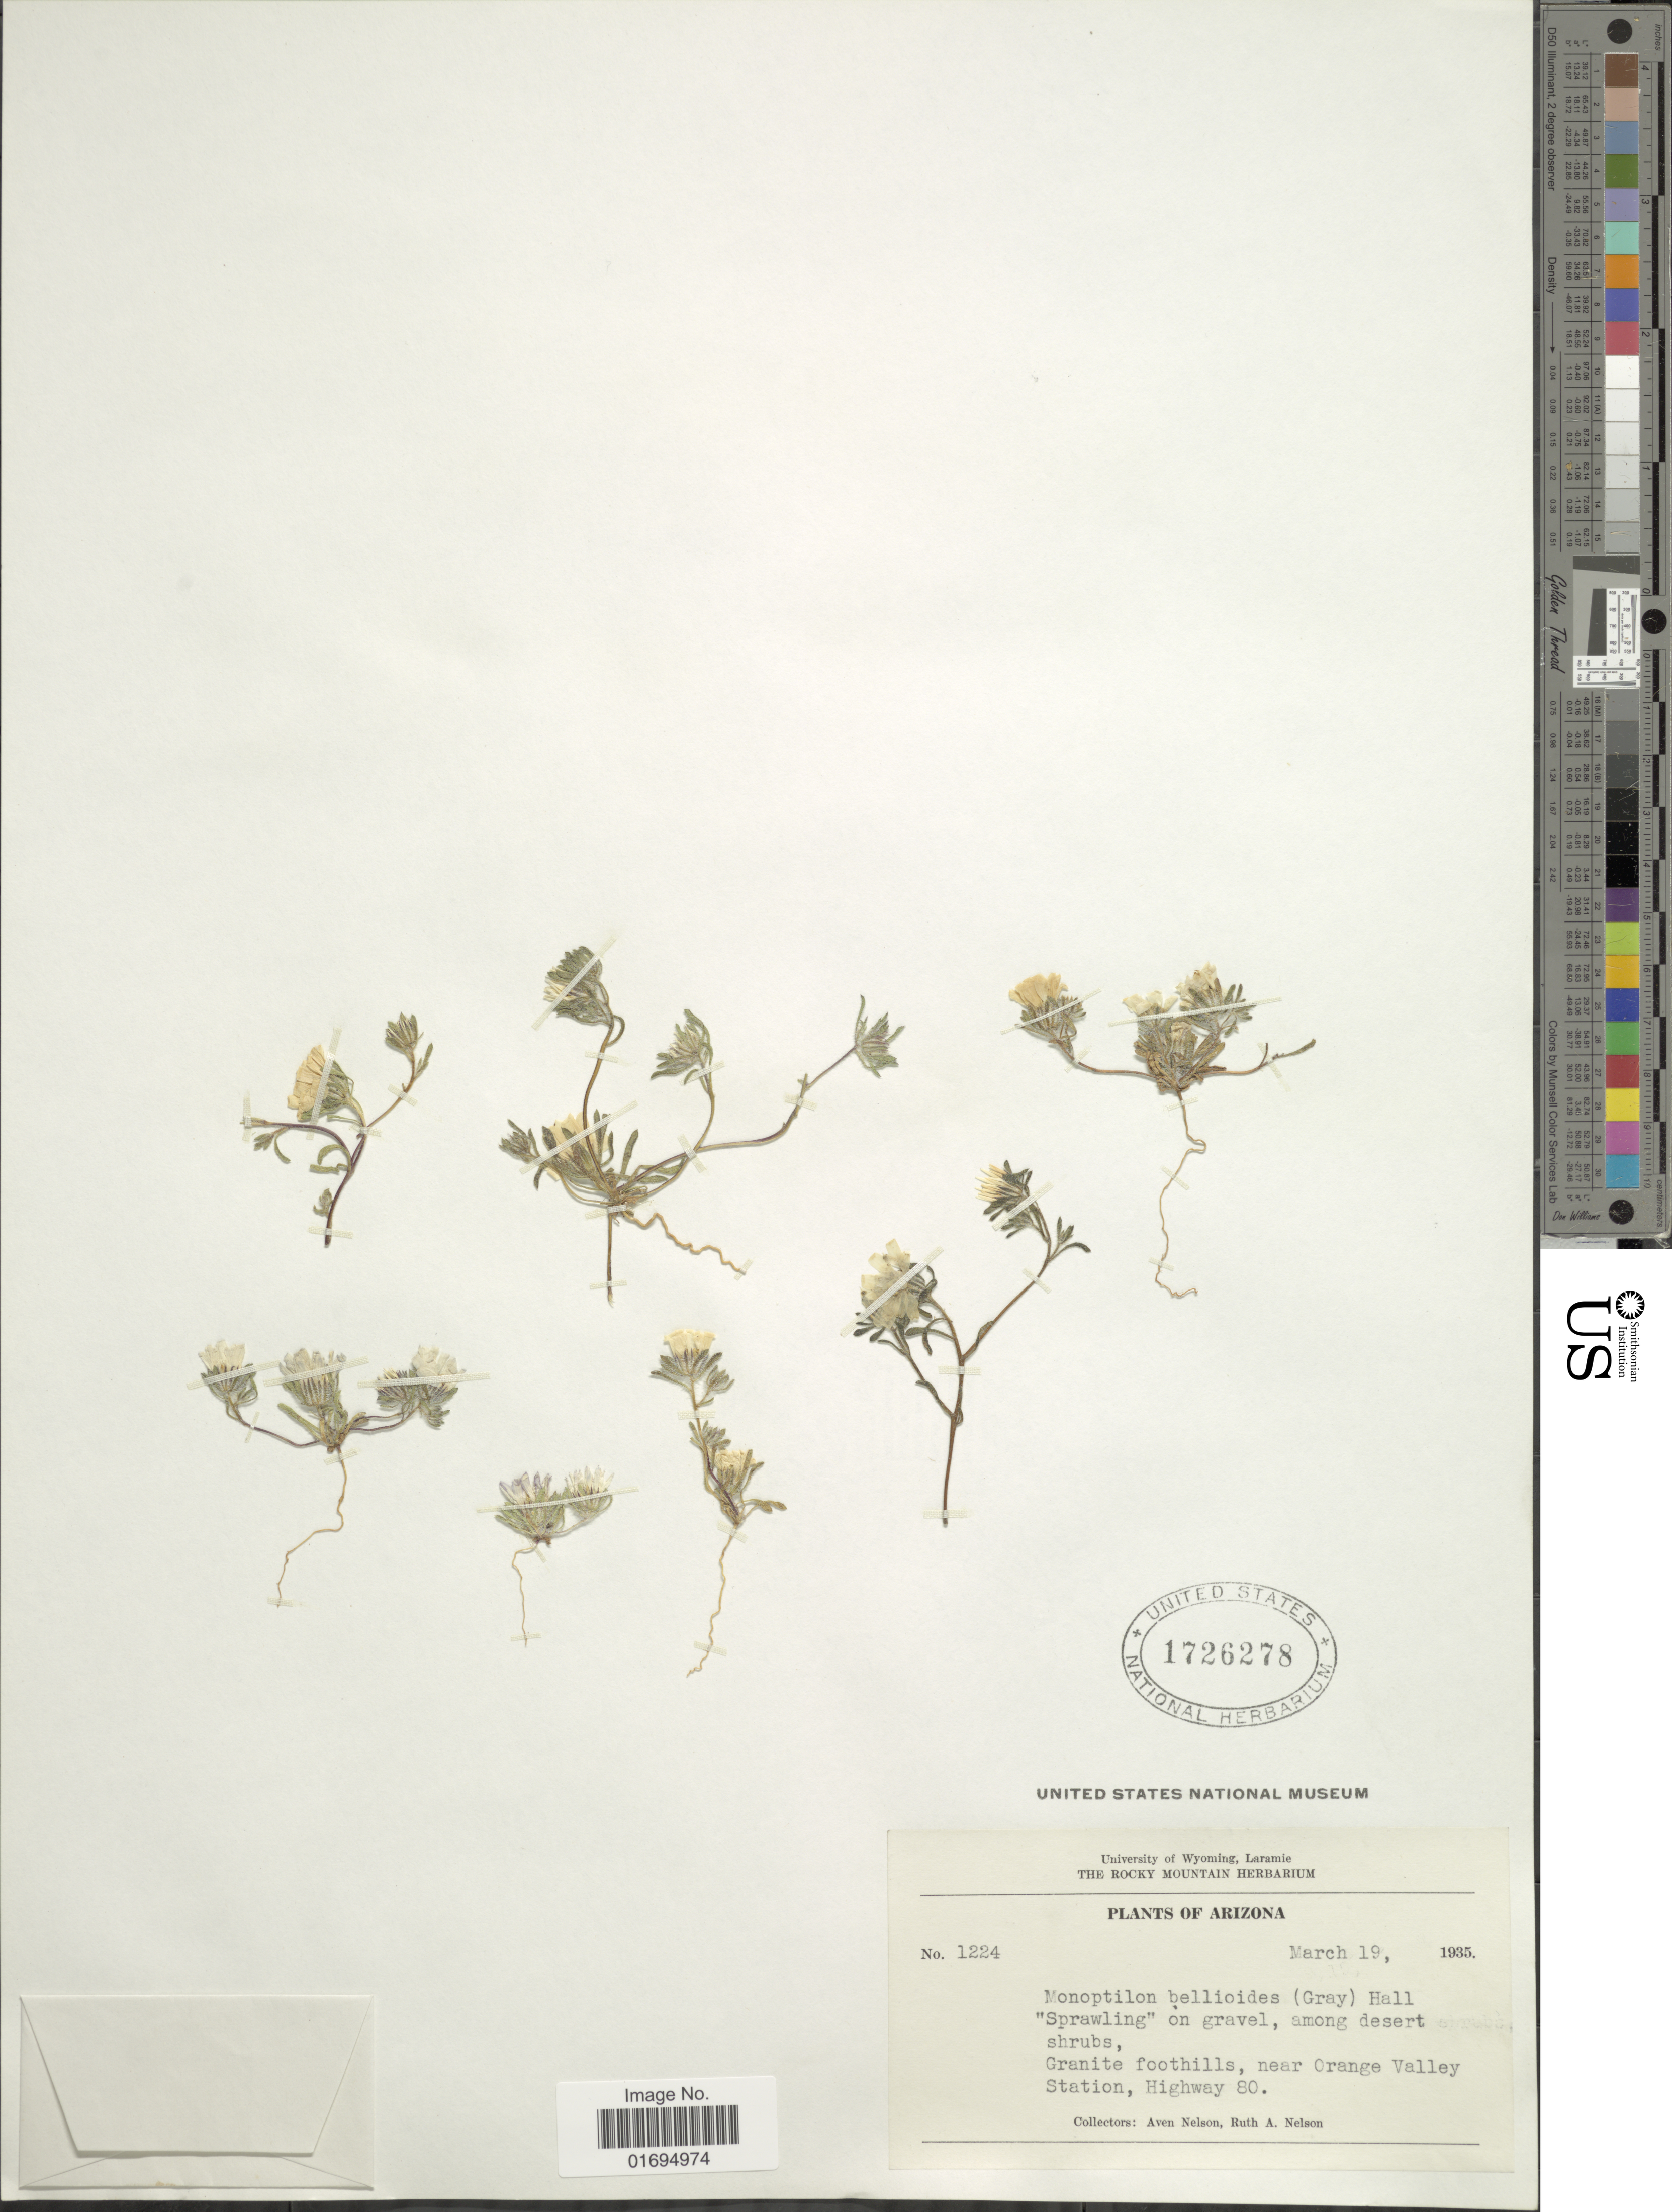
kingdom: Plantae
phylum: Tracheophyta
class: Magnoliopsida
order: Asterales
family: Asteraceae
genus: Monoptilon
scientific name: Monoptilon bellioides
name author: (A. Gray) H.M. Hall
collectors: A. Nelson & R. A. Nelson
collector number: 1224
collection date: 1935-03-19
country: United States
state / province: Arizona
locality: Near Orange Valley Station, Highway 80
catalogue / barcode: US 1726278